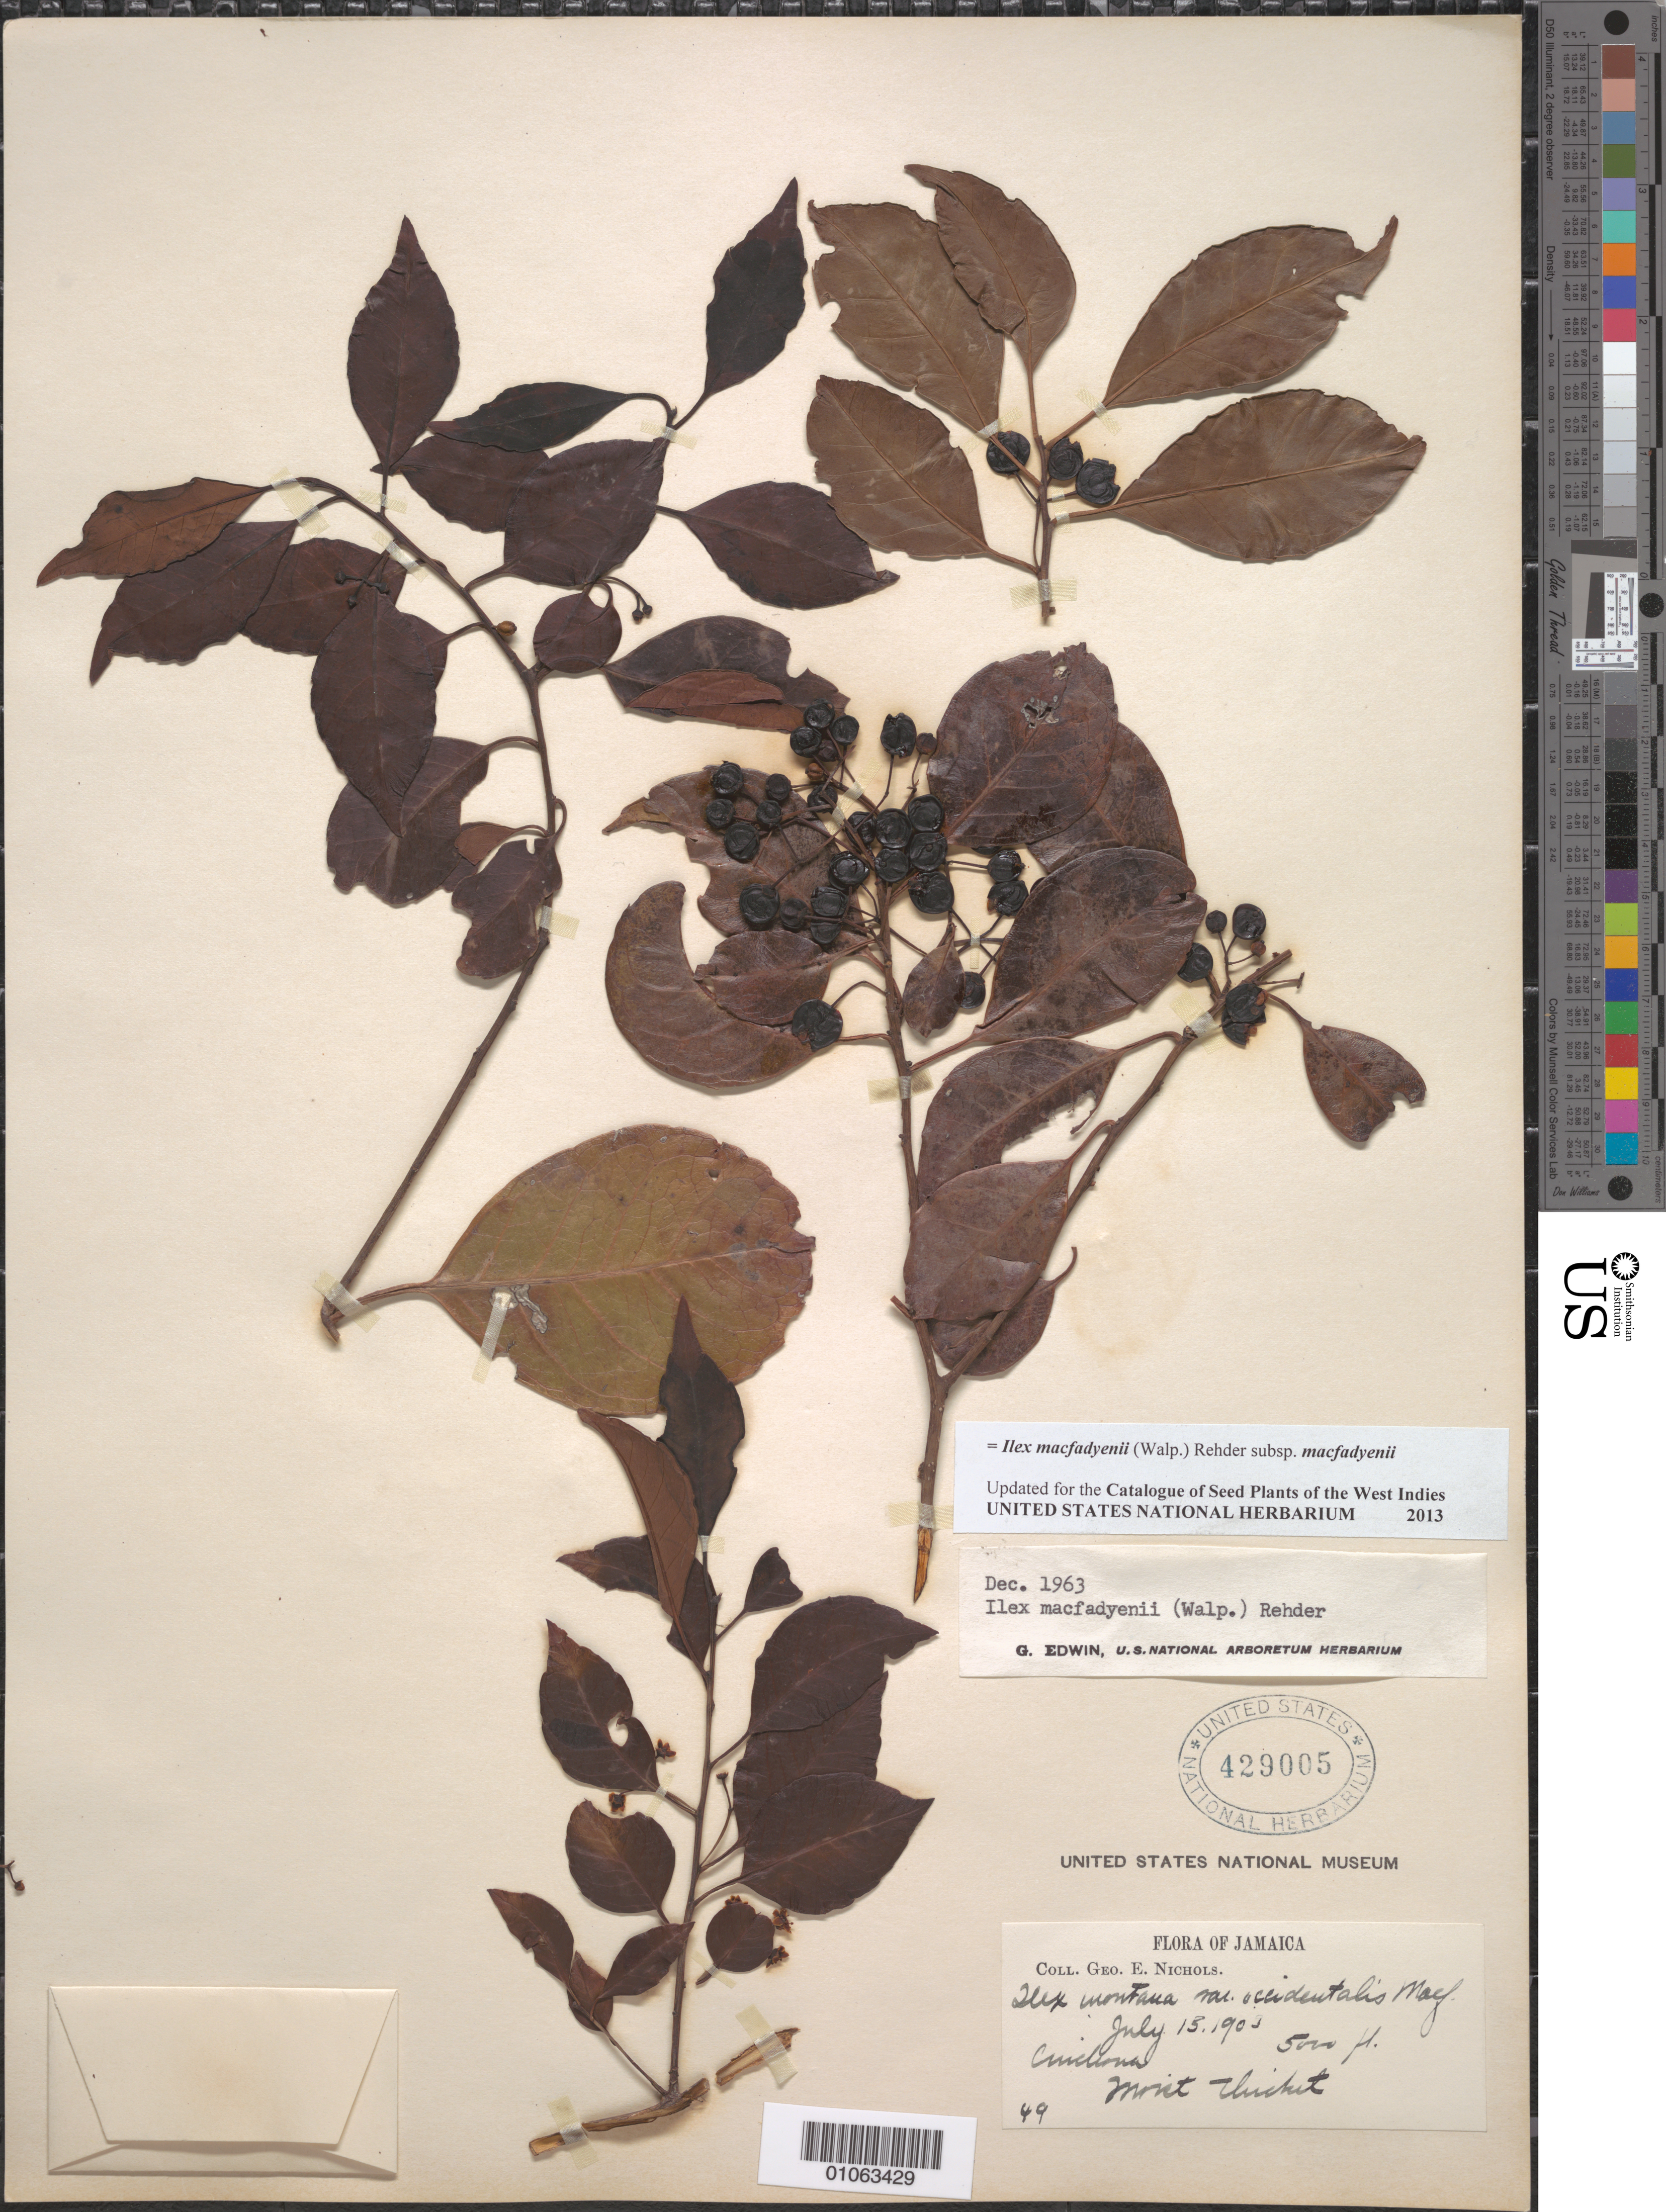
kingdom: Plantae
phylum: Tracheophyta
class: Magnoliopsida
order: Aquifoliales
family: Aquifoliaceae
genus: Ilex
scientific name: Ilex macfadyenii subsp. macfadyenii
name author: (Walp.) Rehder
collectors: G. E. Nichols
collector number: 49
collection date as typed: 15 Jul 1905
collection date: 1905-07-15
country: Jamaica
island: Jamaica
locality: Moist thicket.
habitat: Moist thicket.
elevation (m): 5000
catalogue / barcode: US 429005